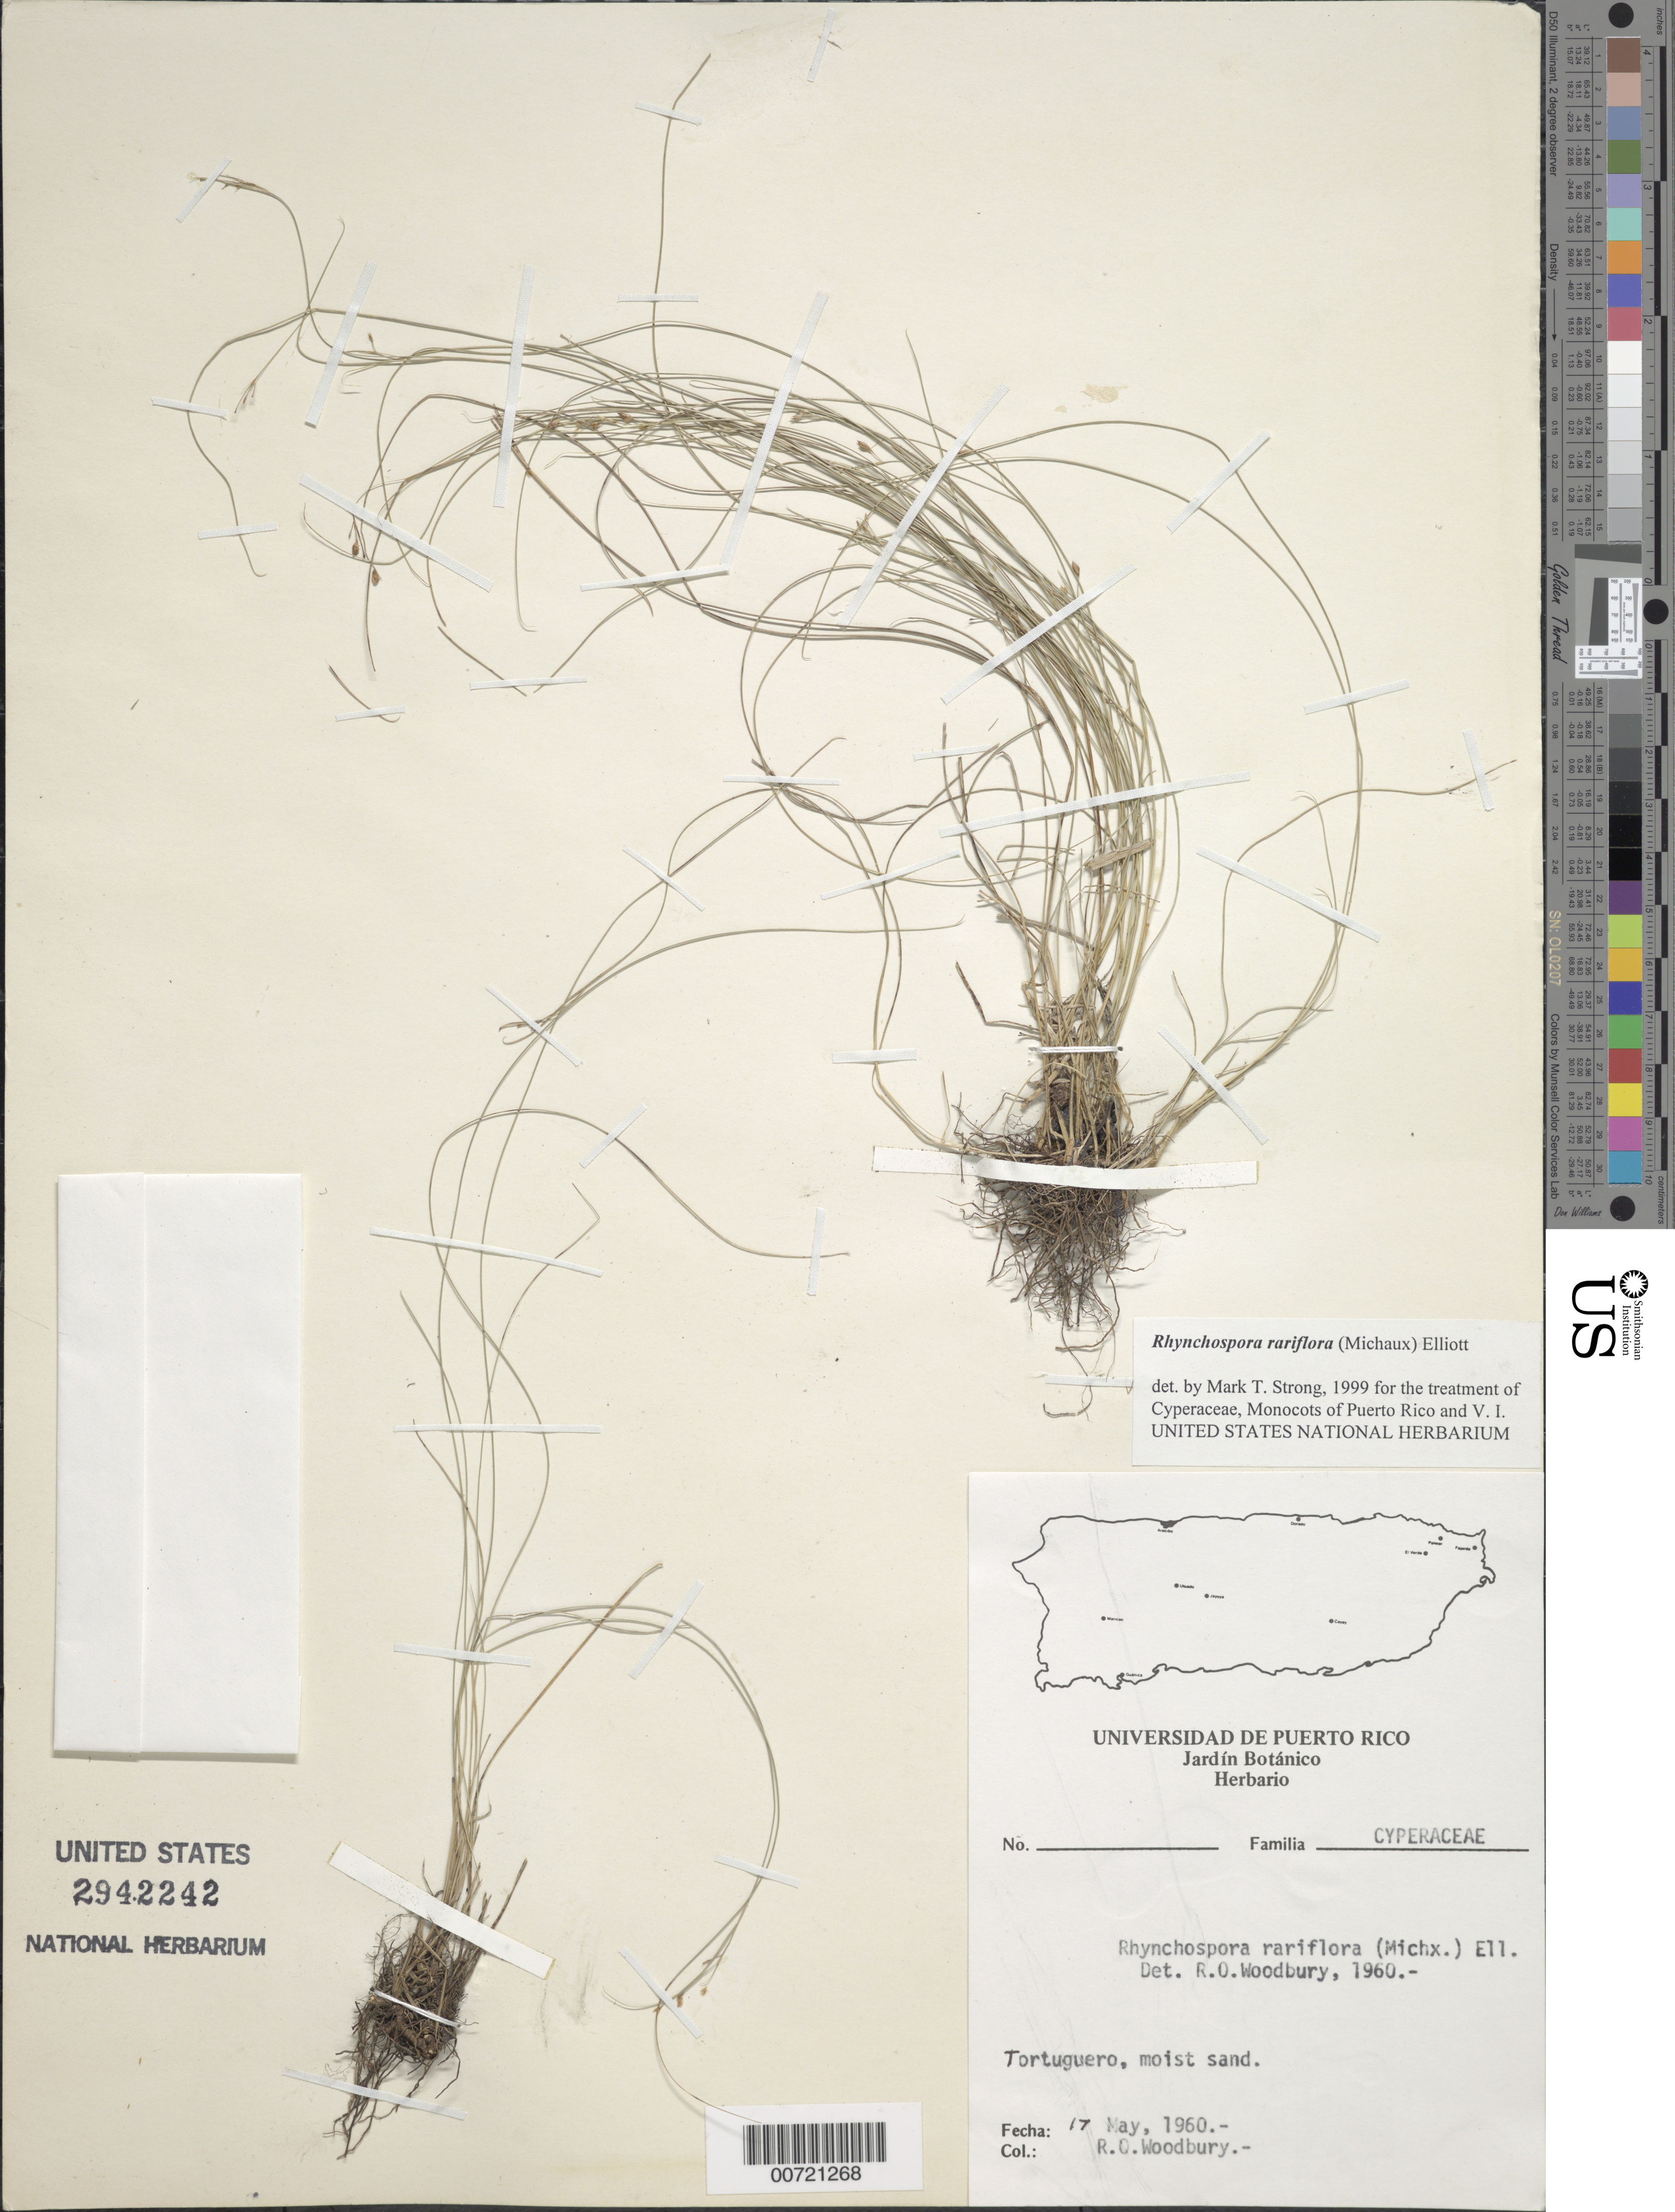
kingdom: Plantae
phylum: Tracheophyta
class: Liliopsida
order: Poales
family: Cyperaceae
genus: Rhynchospora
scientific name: Rhynchospora rariflora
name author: (Michx.) Elliott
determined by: Strong, M. T., (US), Smithsonian Institution - National Museum of Natural History (UNITED STATES)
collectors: R. O. Woodbury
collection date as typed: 17 May 1960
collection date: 1960-05-17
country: Puerto Rico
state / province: Manatí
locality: Tortuguero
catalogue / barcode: US 2942242